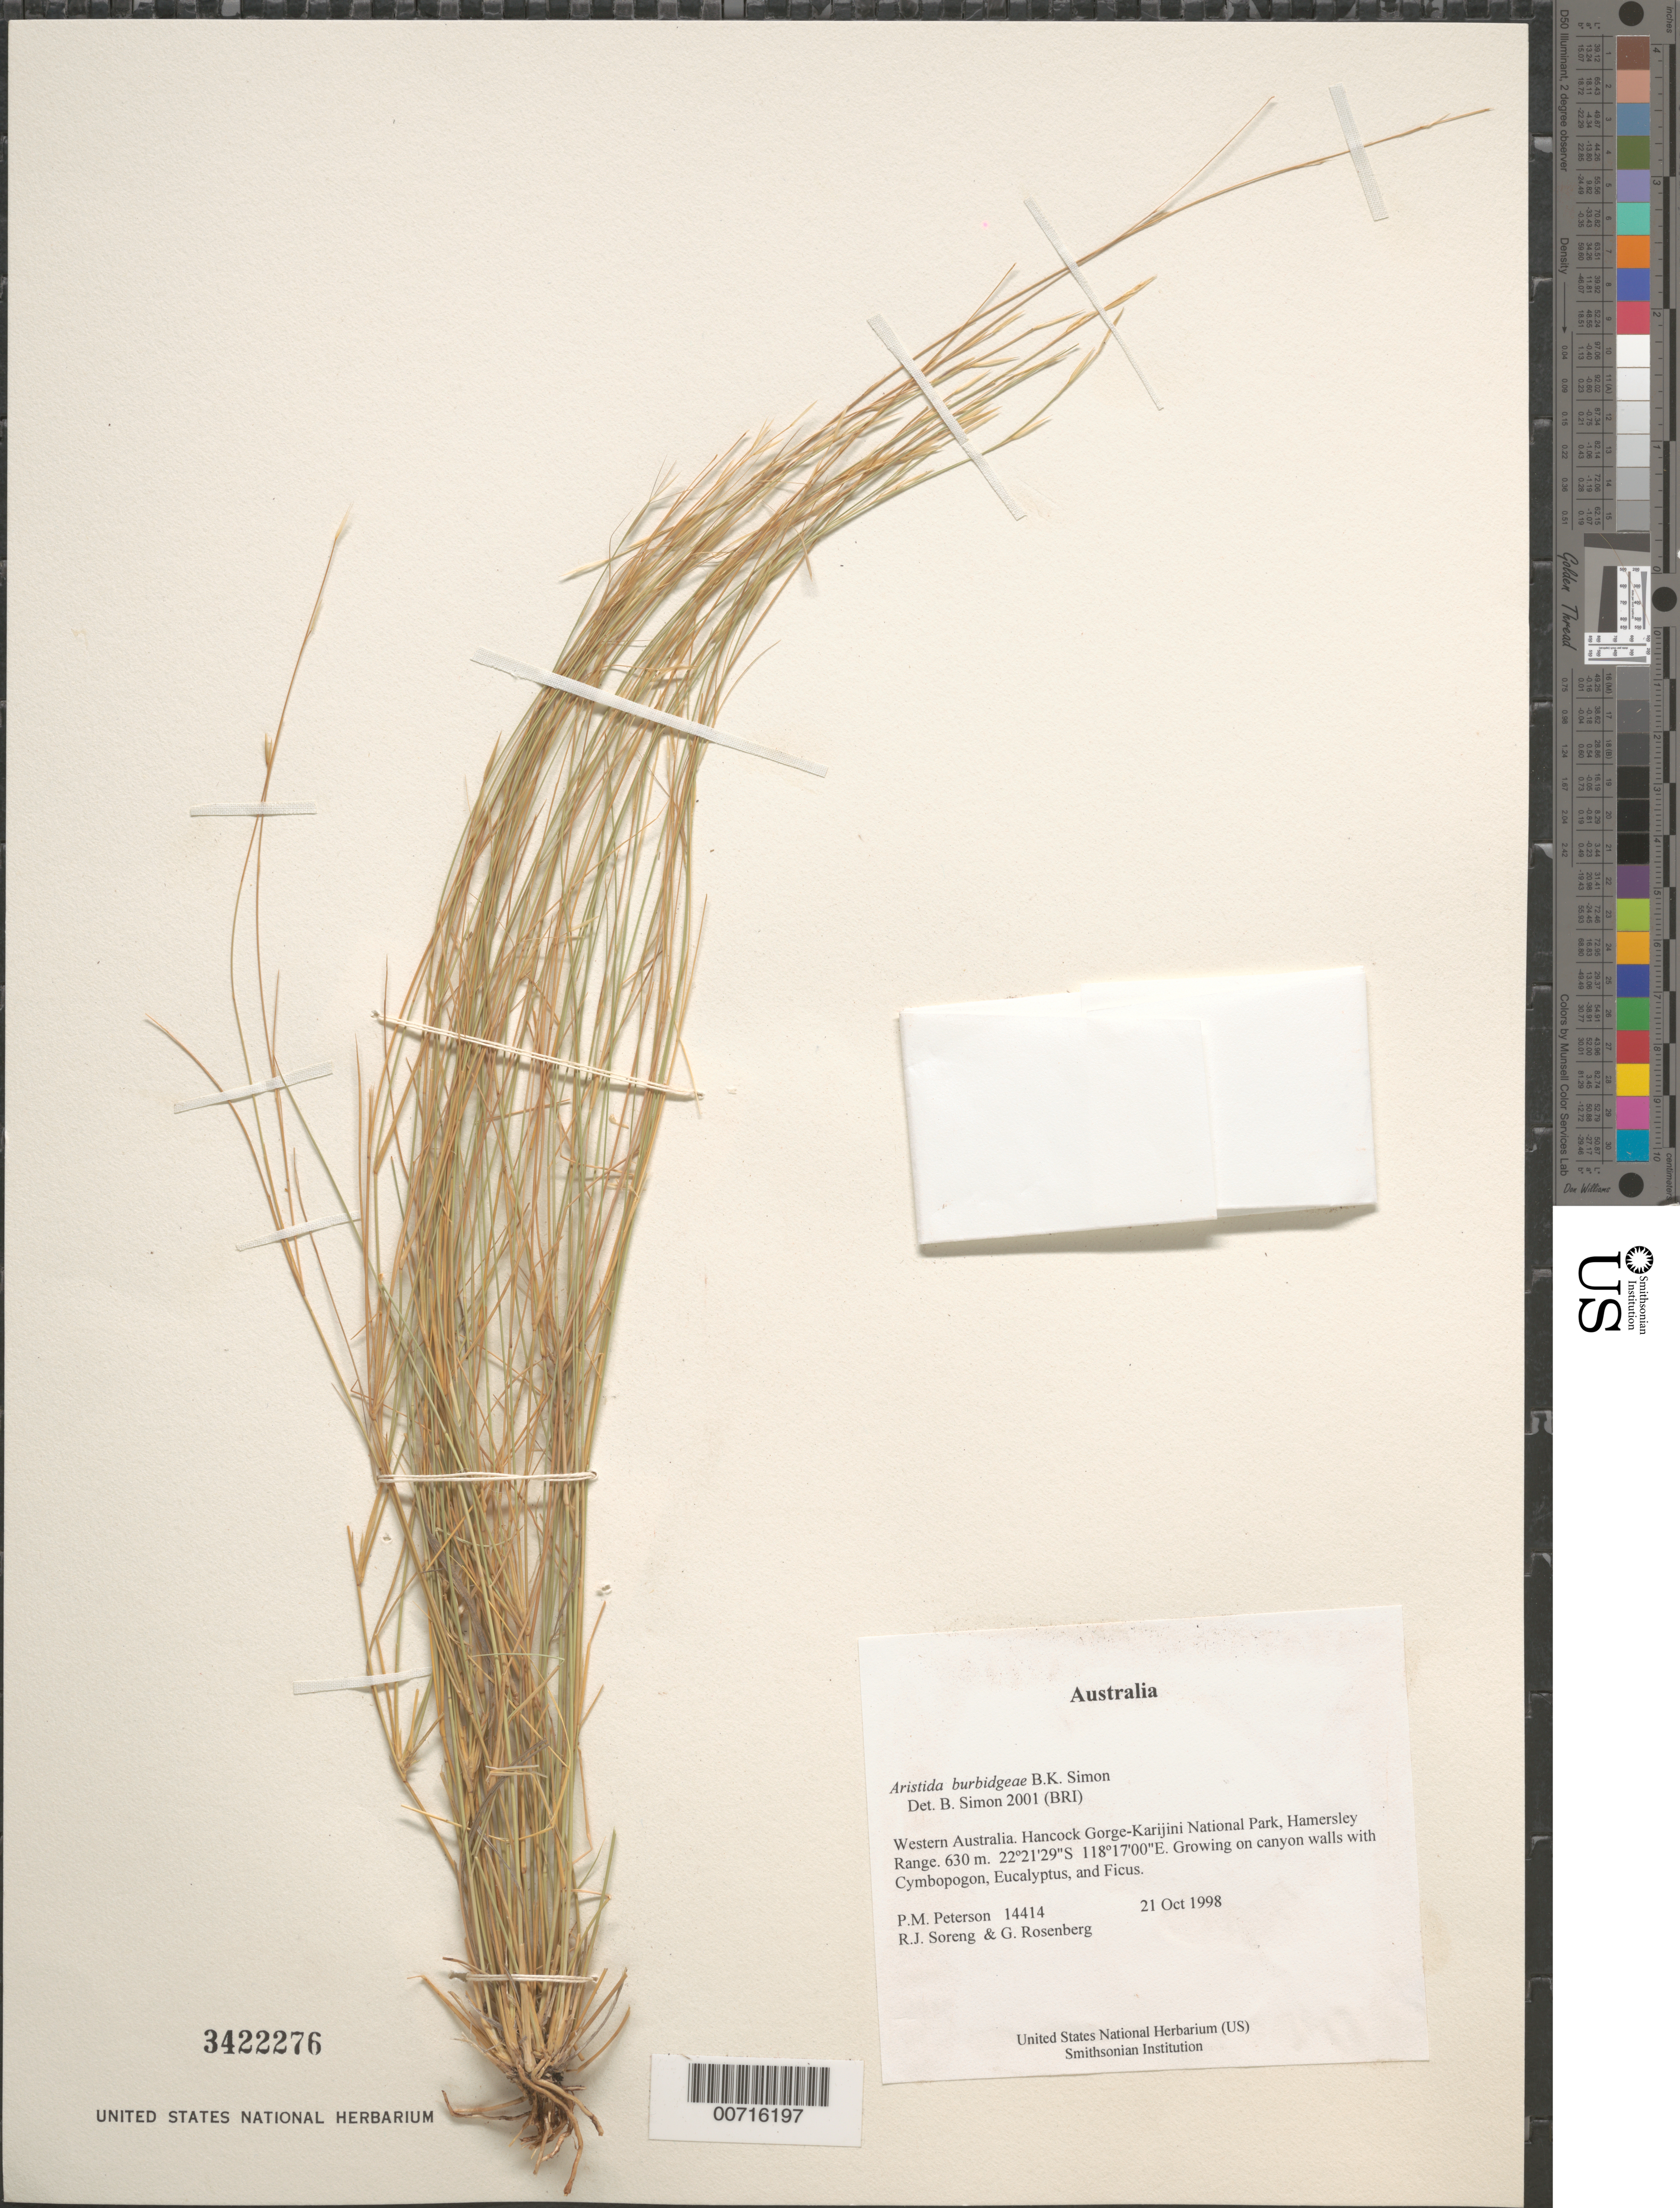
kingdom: Plantae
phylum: Tracheophyta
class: Liliopsida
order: Poales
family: Poaceae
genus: Aristida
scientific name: Aristida burbidgeae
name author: B.K. Simon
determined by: Simon, B.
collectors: P. M. Peterson, R. J. Soreng & G. Rosenberg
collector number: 14414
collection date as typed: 21 Oct 1998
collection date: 1998-10-21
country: Australia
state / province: Western Australia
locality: Hancock Gorge-Karijini National Park, Hamersley Range.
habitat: Growing on canyon walls with Cymbopogon, Eucalyptus, and Ficus.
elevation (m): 630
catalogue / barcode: US 3422276